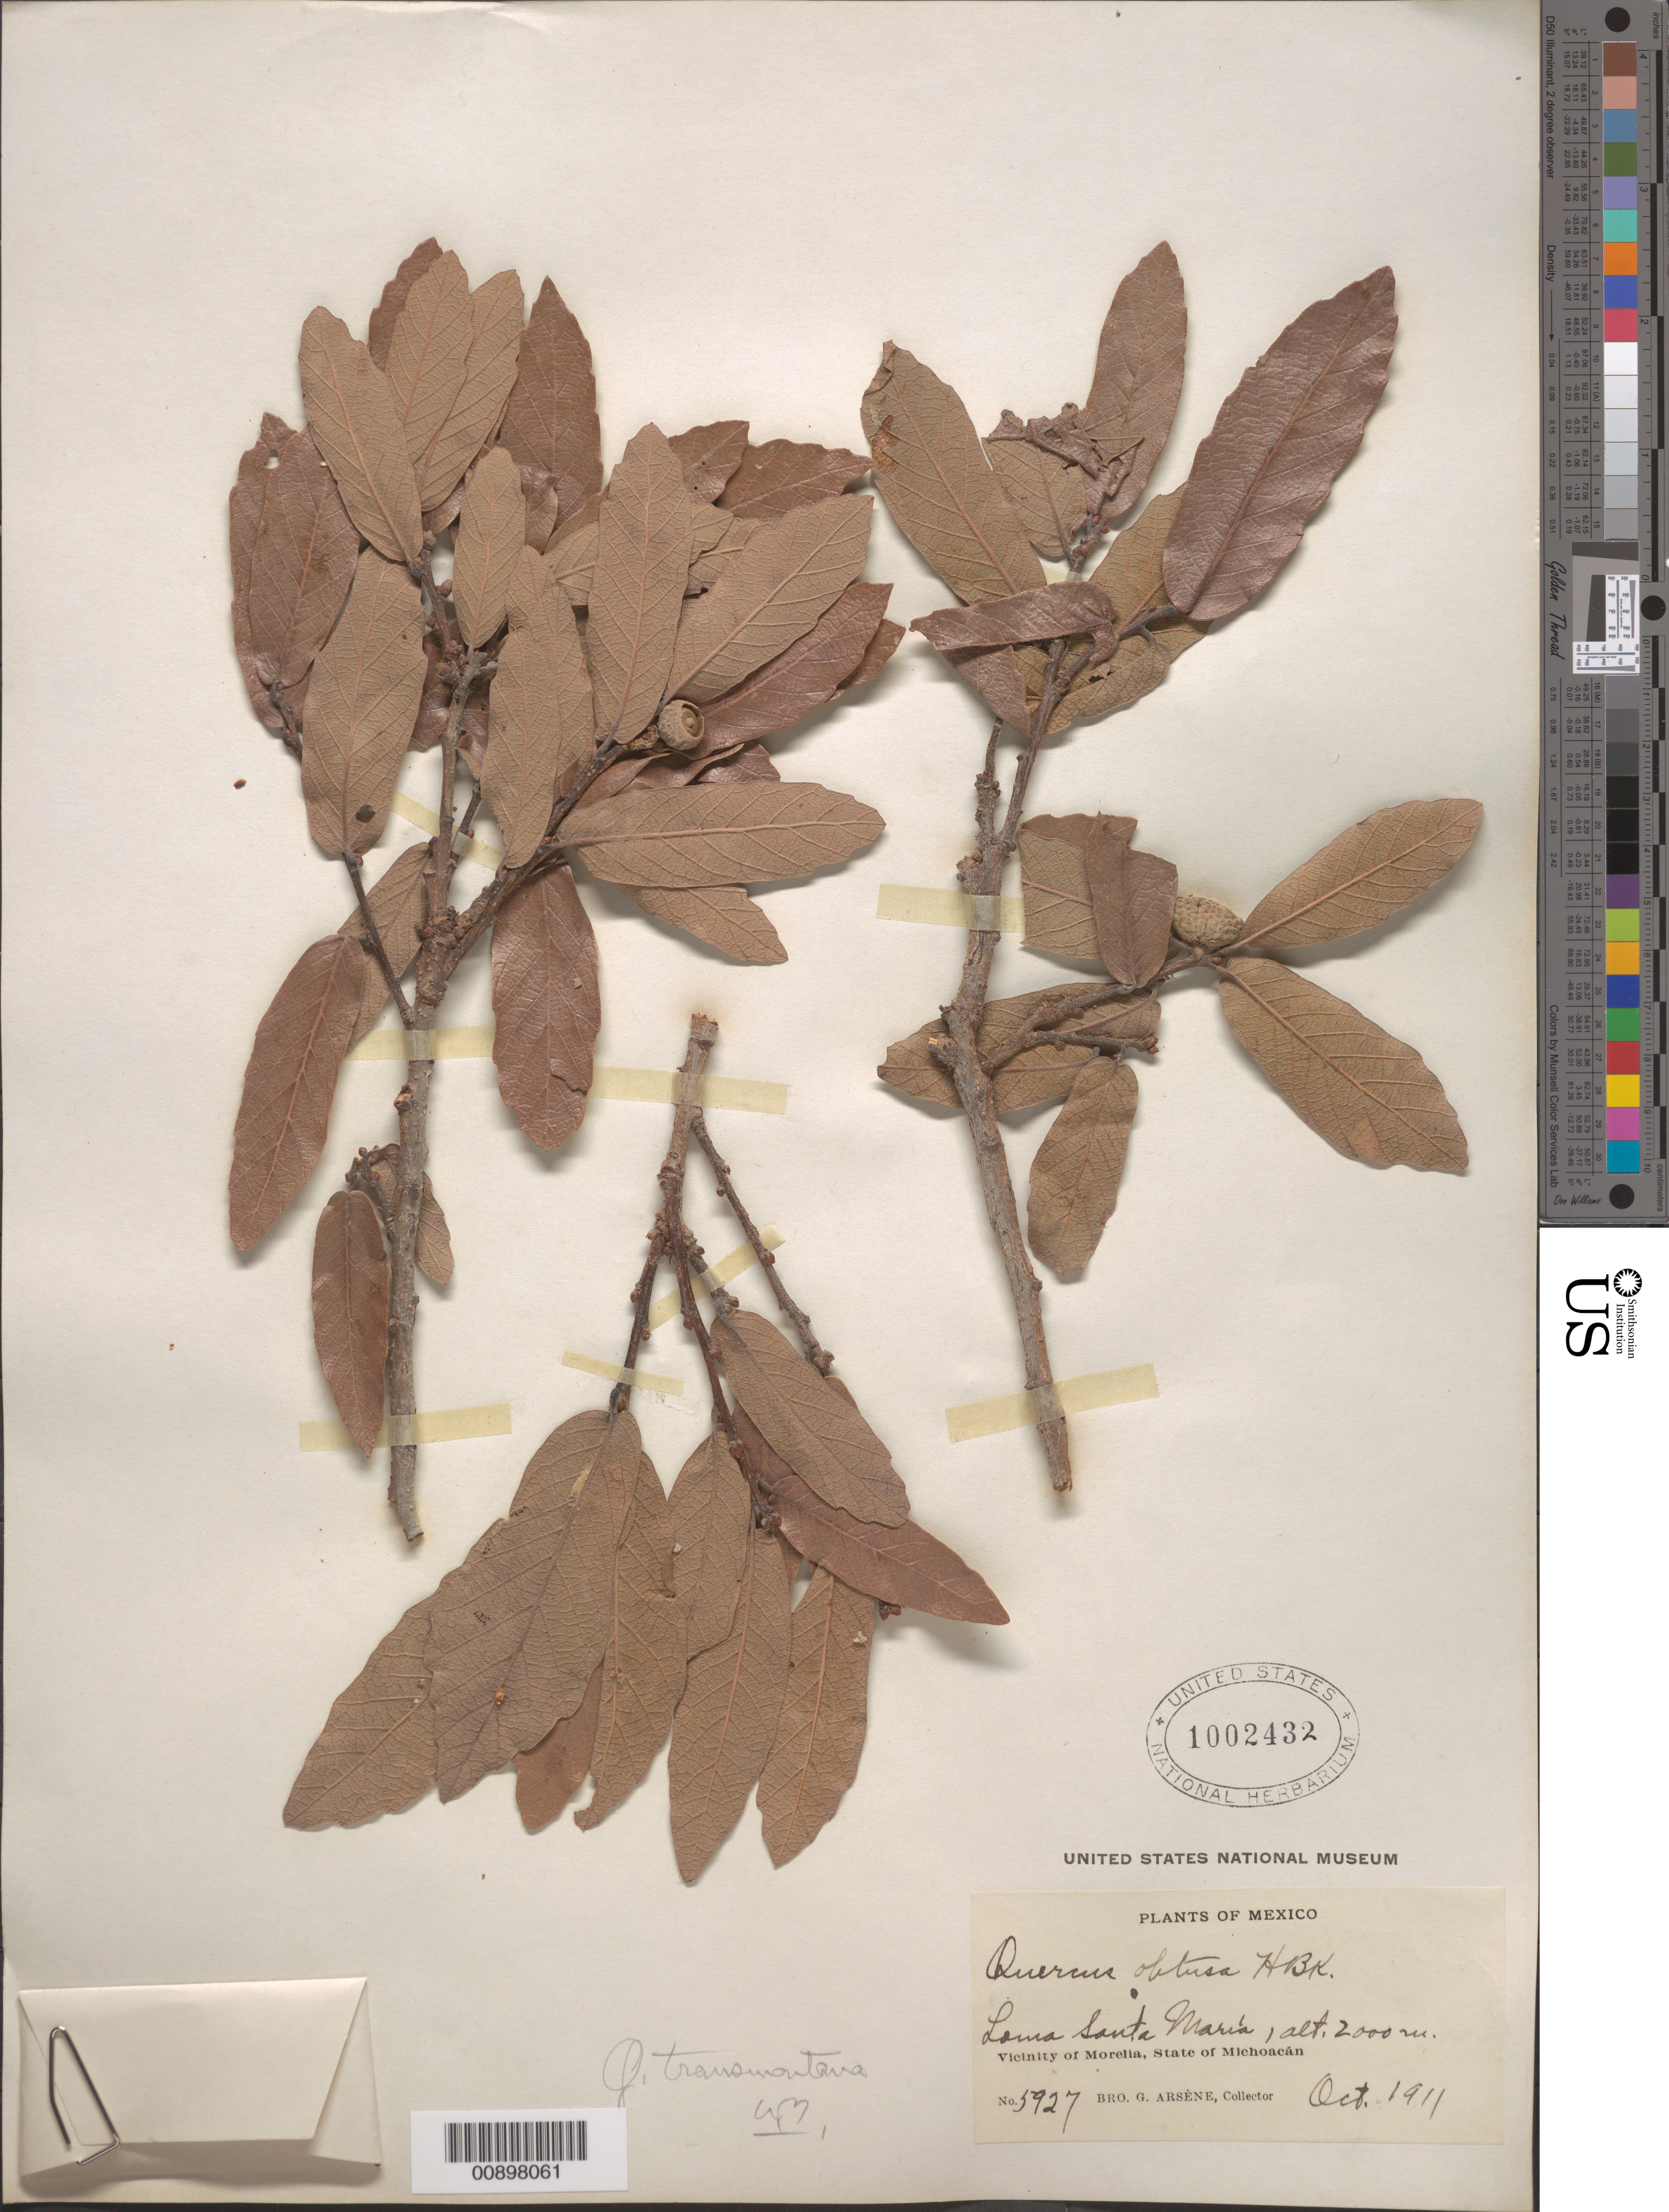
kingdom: Plantae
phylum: Tracheophyta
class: Magnoliopsida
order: Fagales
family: Fagaceae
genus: Quercus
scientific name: Quercus transmontana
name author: Trel.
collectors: Bro. G. Arsène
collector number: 5927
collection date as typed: Oct 1911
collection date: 1911-10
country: Mexico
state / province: Michoacán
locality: Loma Santa María. Vicinity of Morelia, State of Michoacán.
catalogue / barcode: US 1002432